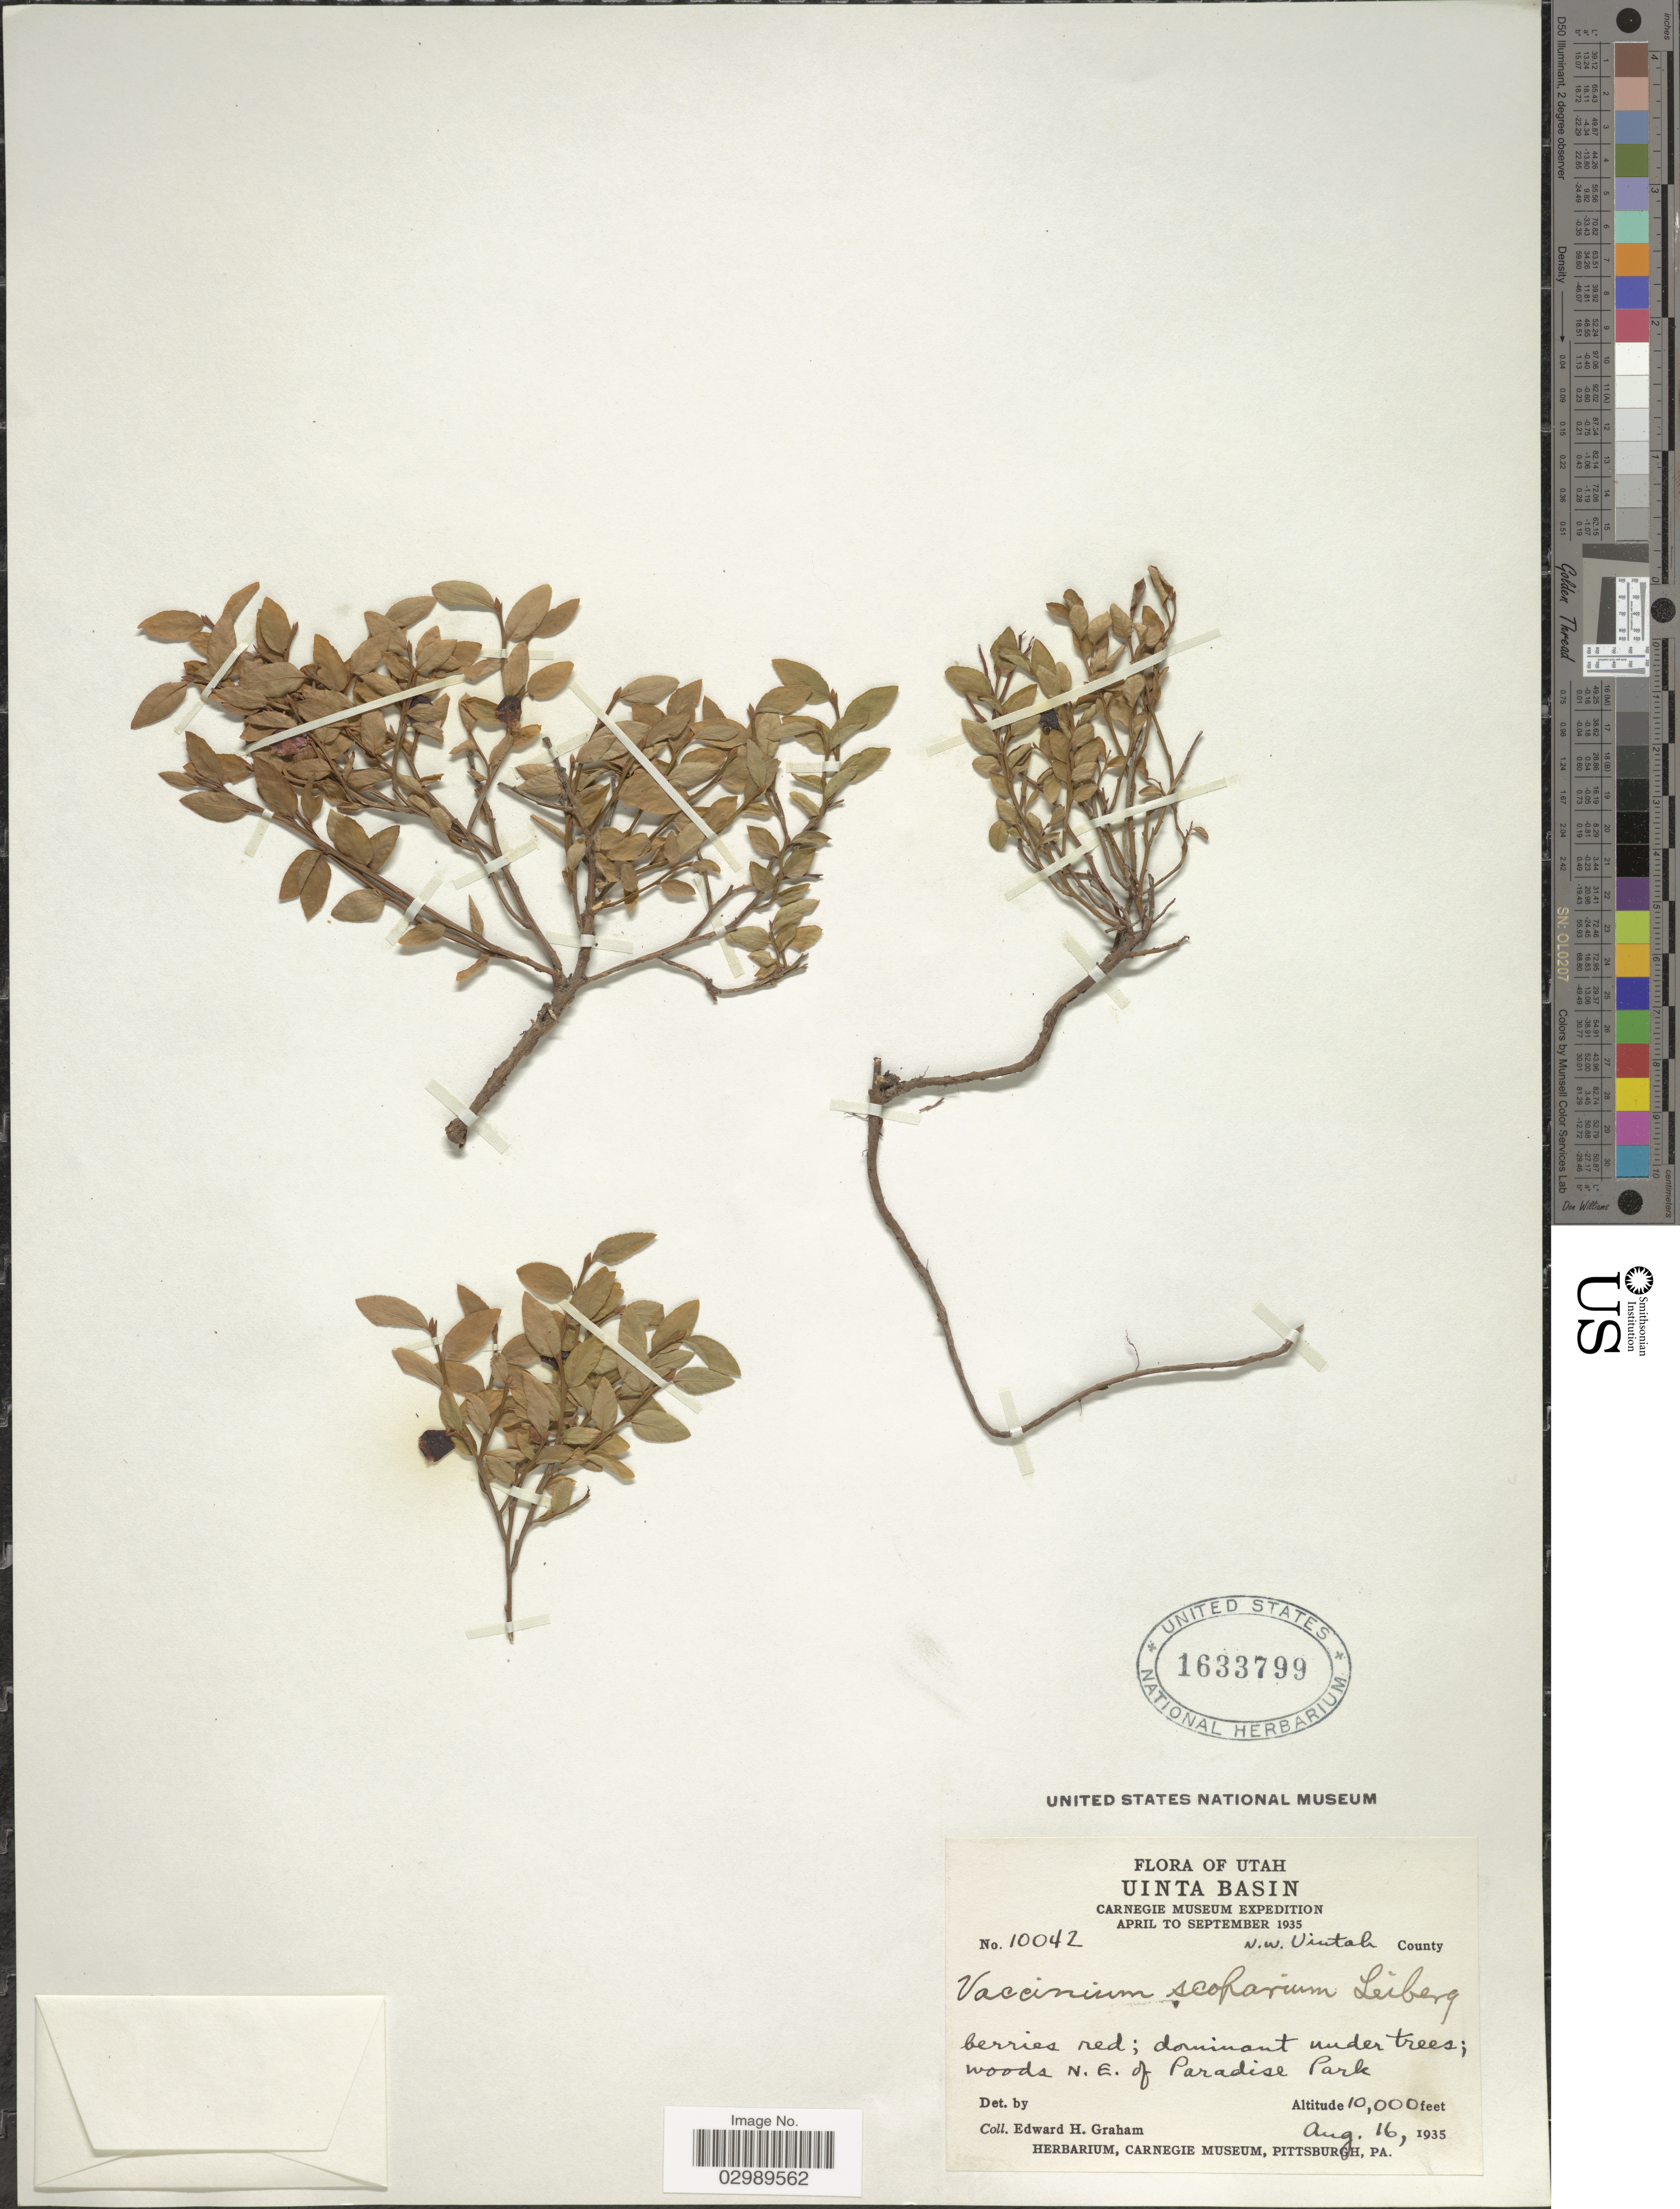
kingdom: Plantae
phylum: Tracheophyta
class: Magnoliopsida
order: Ericales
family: Ericaceae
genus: Vaccinium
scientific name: Vaccinium scoparium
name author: Leiberg ex Coville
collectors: E. H. Graham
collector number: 10042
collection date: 1935-08-16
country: United States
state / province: Utah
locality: Uinta Basin, woods N.E. of Paradise Park.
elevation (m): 3048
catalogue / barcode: US 1633799